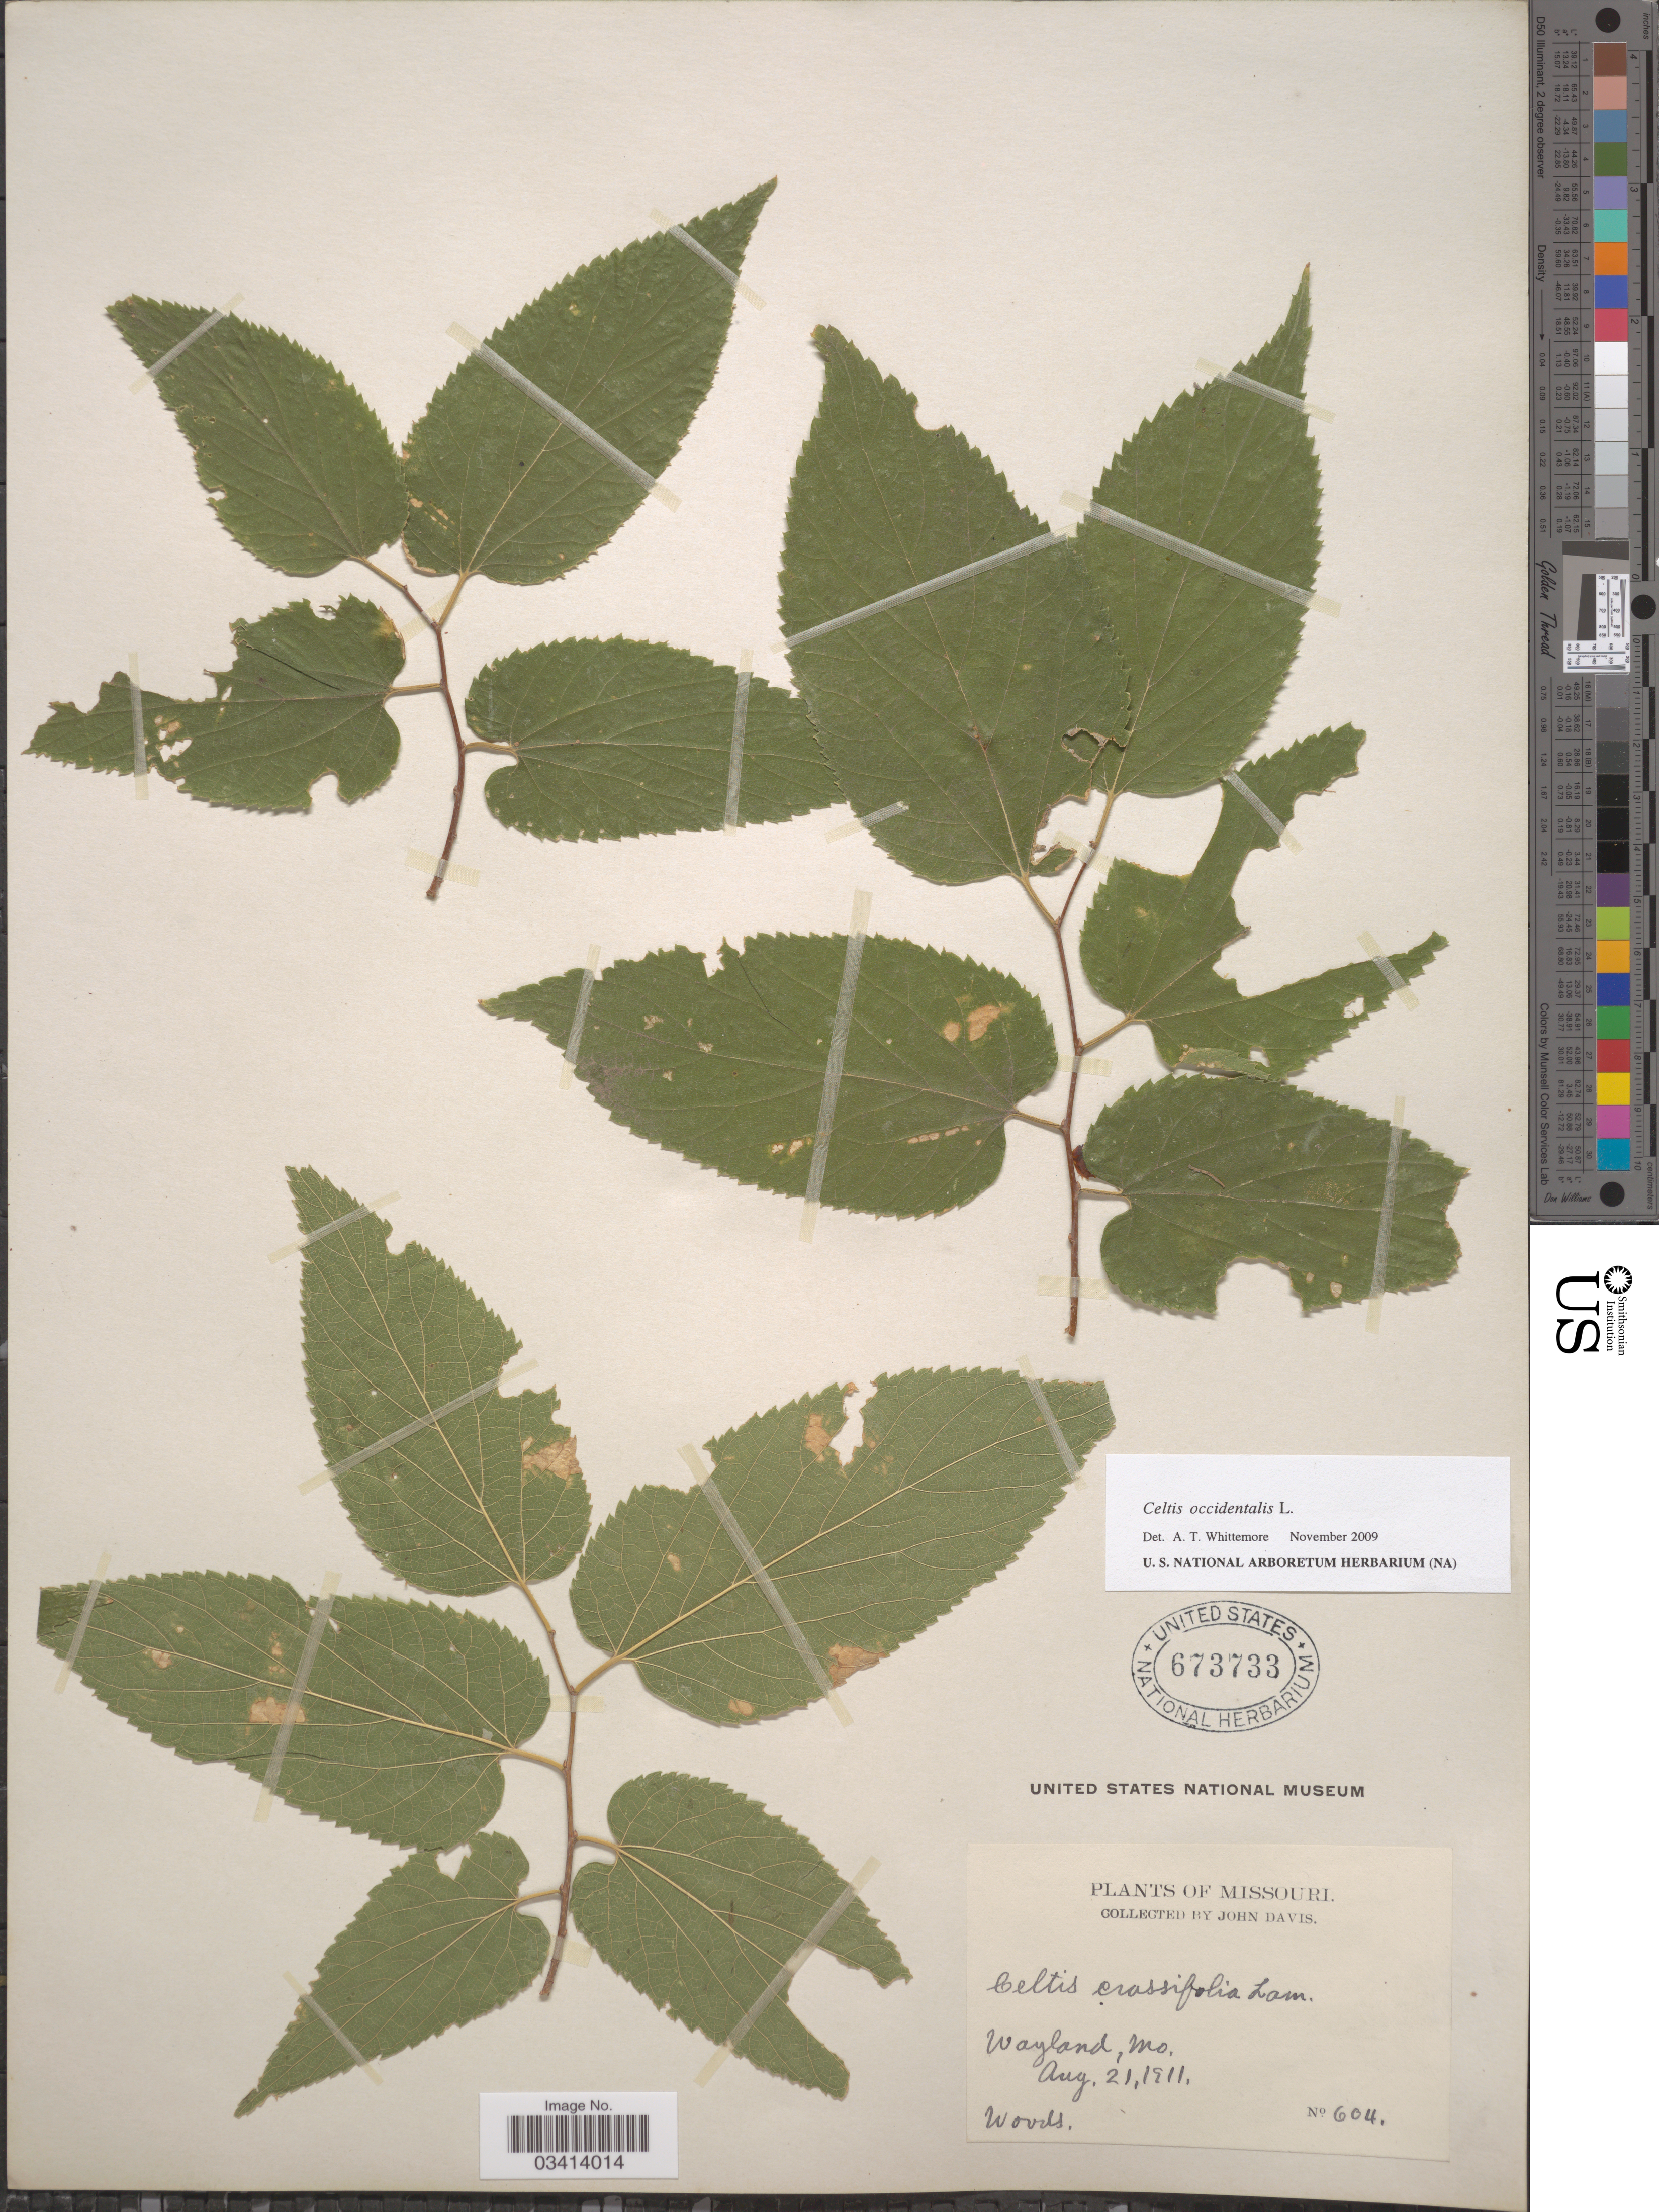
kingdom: Plantae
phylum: Tracheophyta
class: Magnoliopsida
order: Rosales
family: Cannabaceae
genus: Celtis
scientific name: Celtis occidentalis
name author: L.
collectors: J. Davis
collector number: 604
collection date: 1911-08-21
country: United States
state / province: Missouri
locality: Wayland.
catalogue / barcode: US 673733